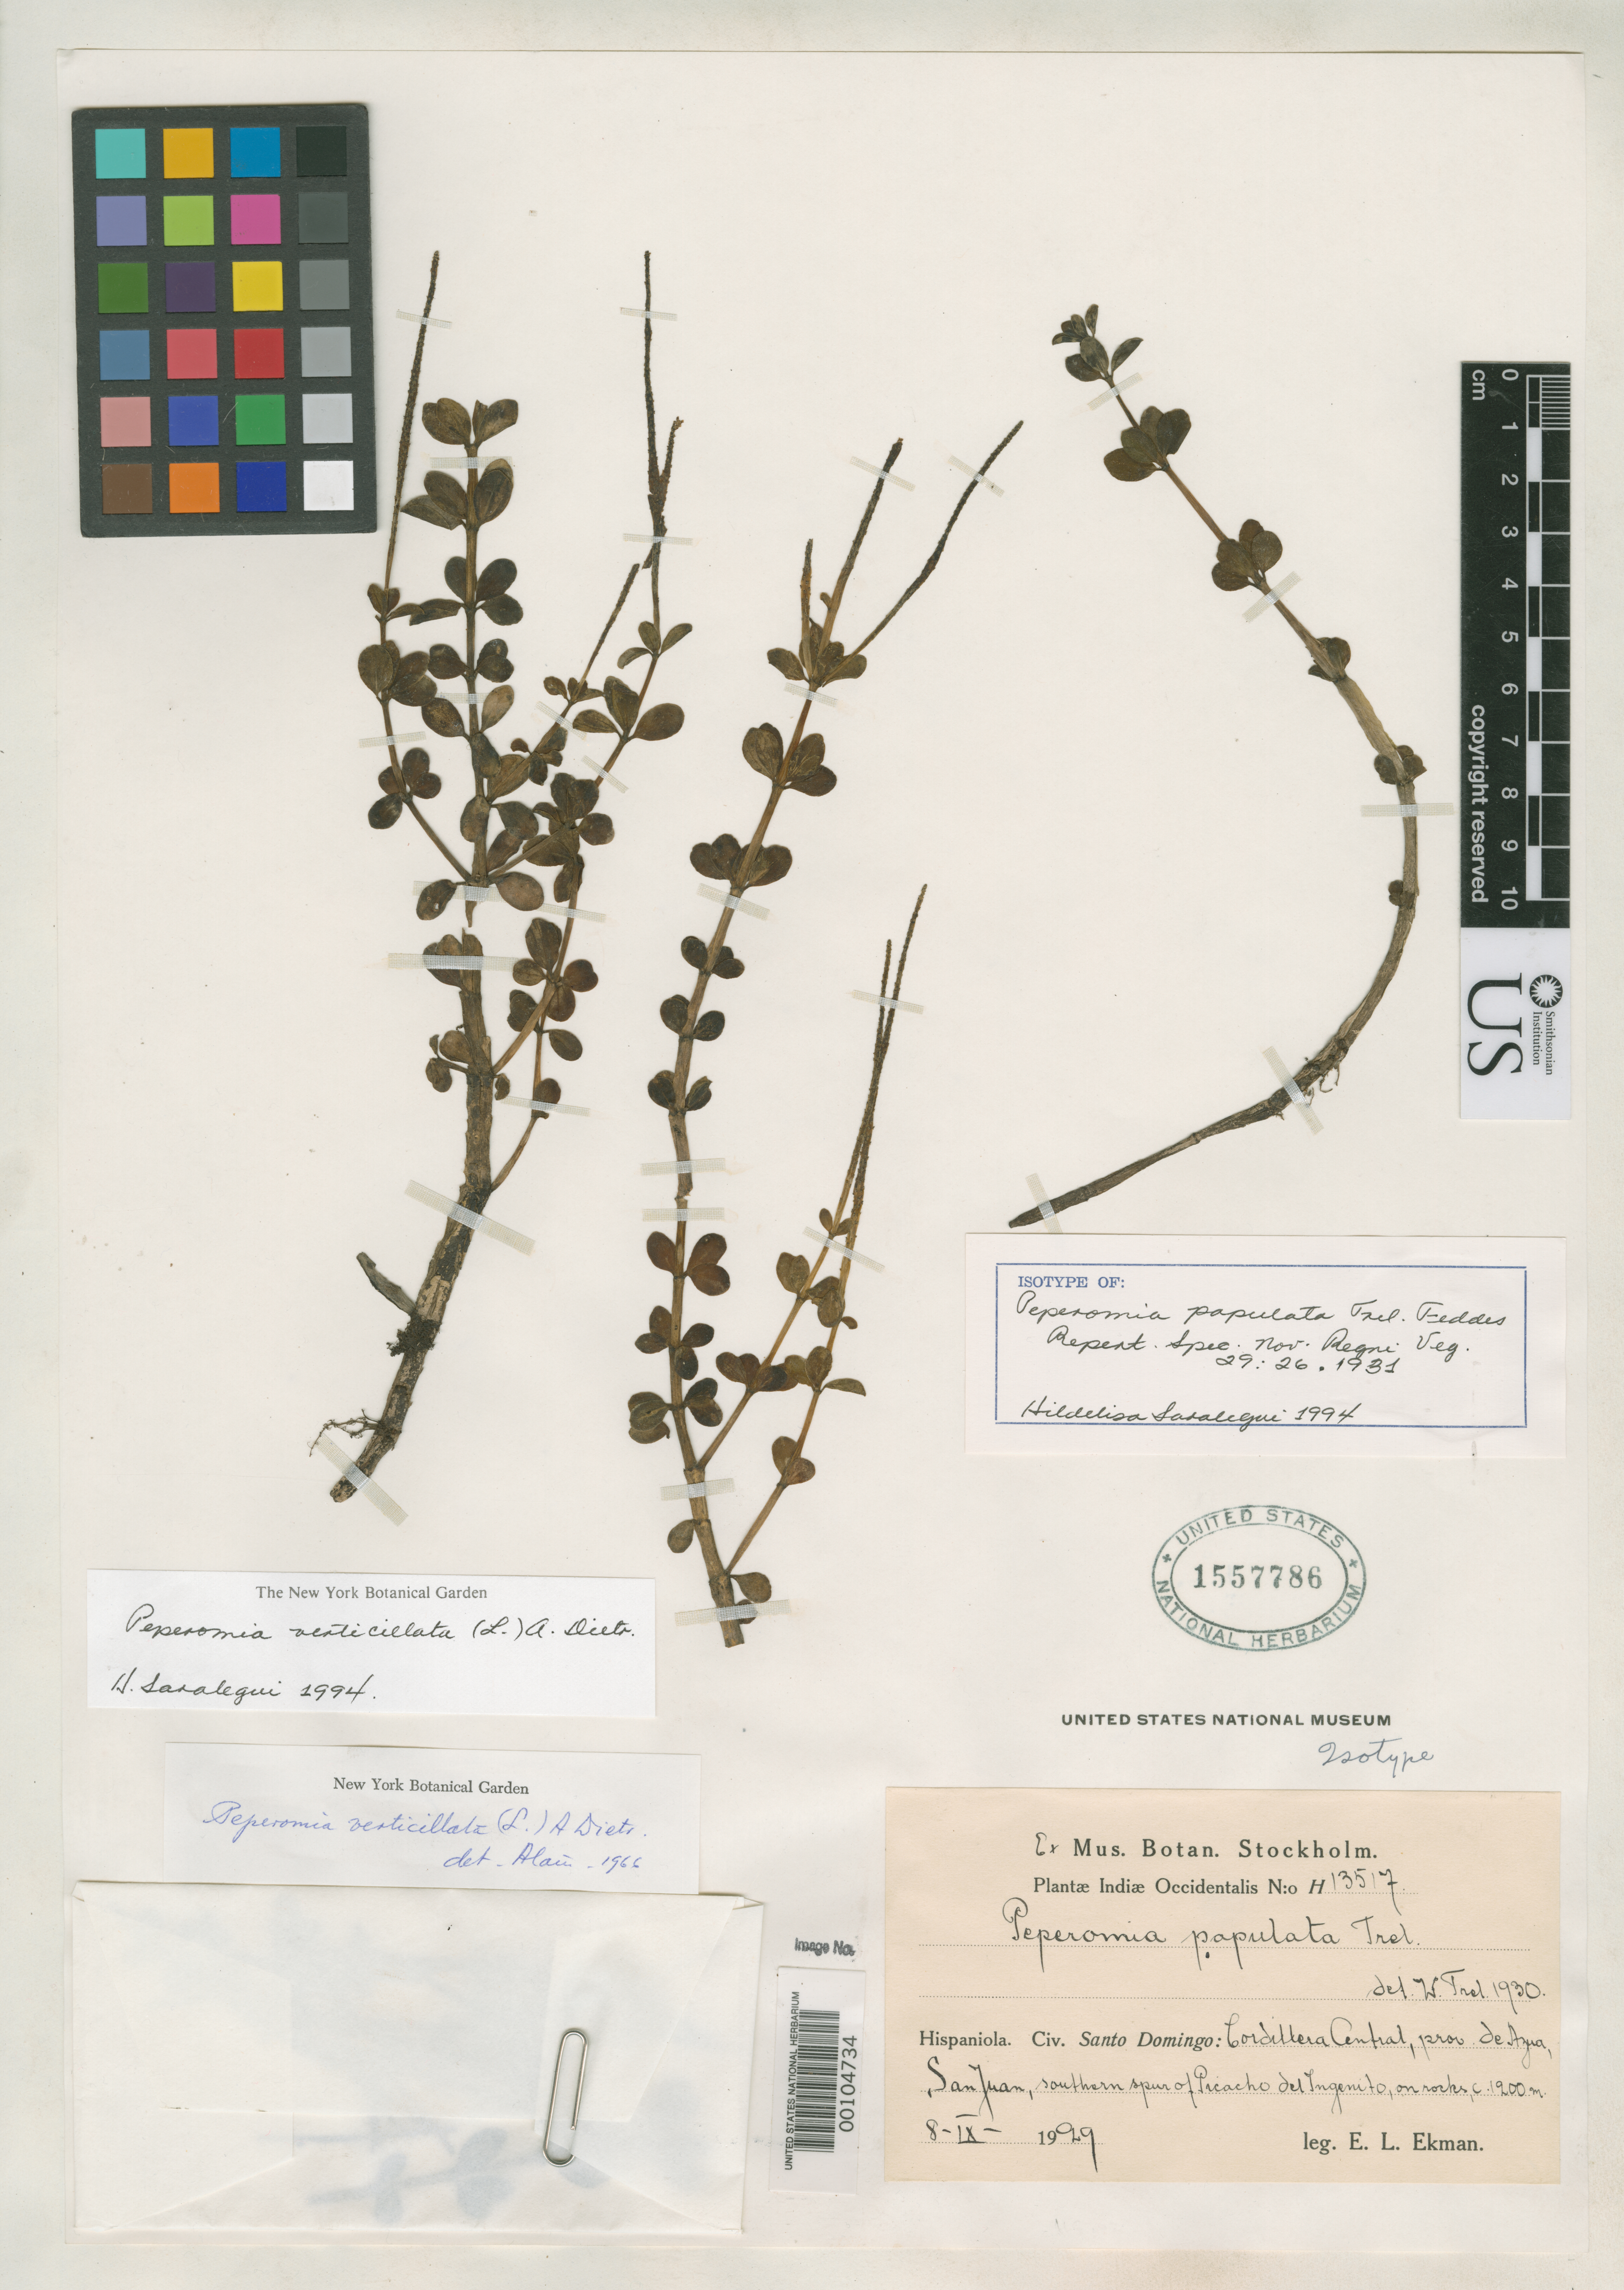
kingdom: Plantae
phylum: Tracheophyta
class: Magnoliopsida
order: Piperales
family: Piperaceae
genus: Peperomia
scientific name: Peperomia papulata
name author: Trel.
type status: Isotype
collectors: E. L. Ekman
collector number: H 13517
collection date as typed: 08 Sep 1929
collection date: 1929-09-08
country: Dominican Republic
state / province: Azua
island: Hispaniola Island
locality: San Juan, Cordillera Central, southern spur of Picacho del Inagenito.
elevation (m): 1200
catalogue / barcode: US 1557786